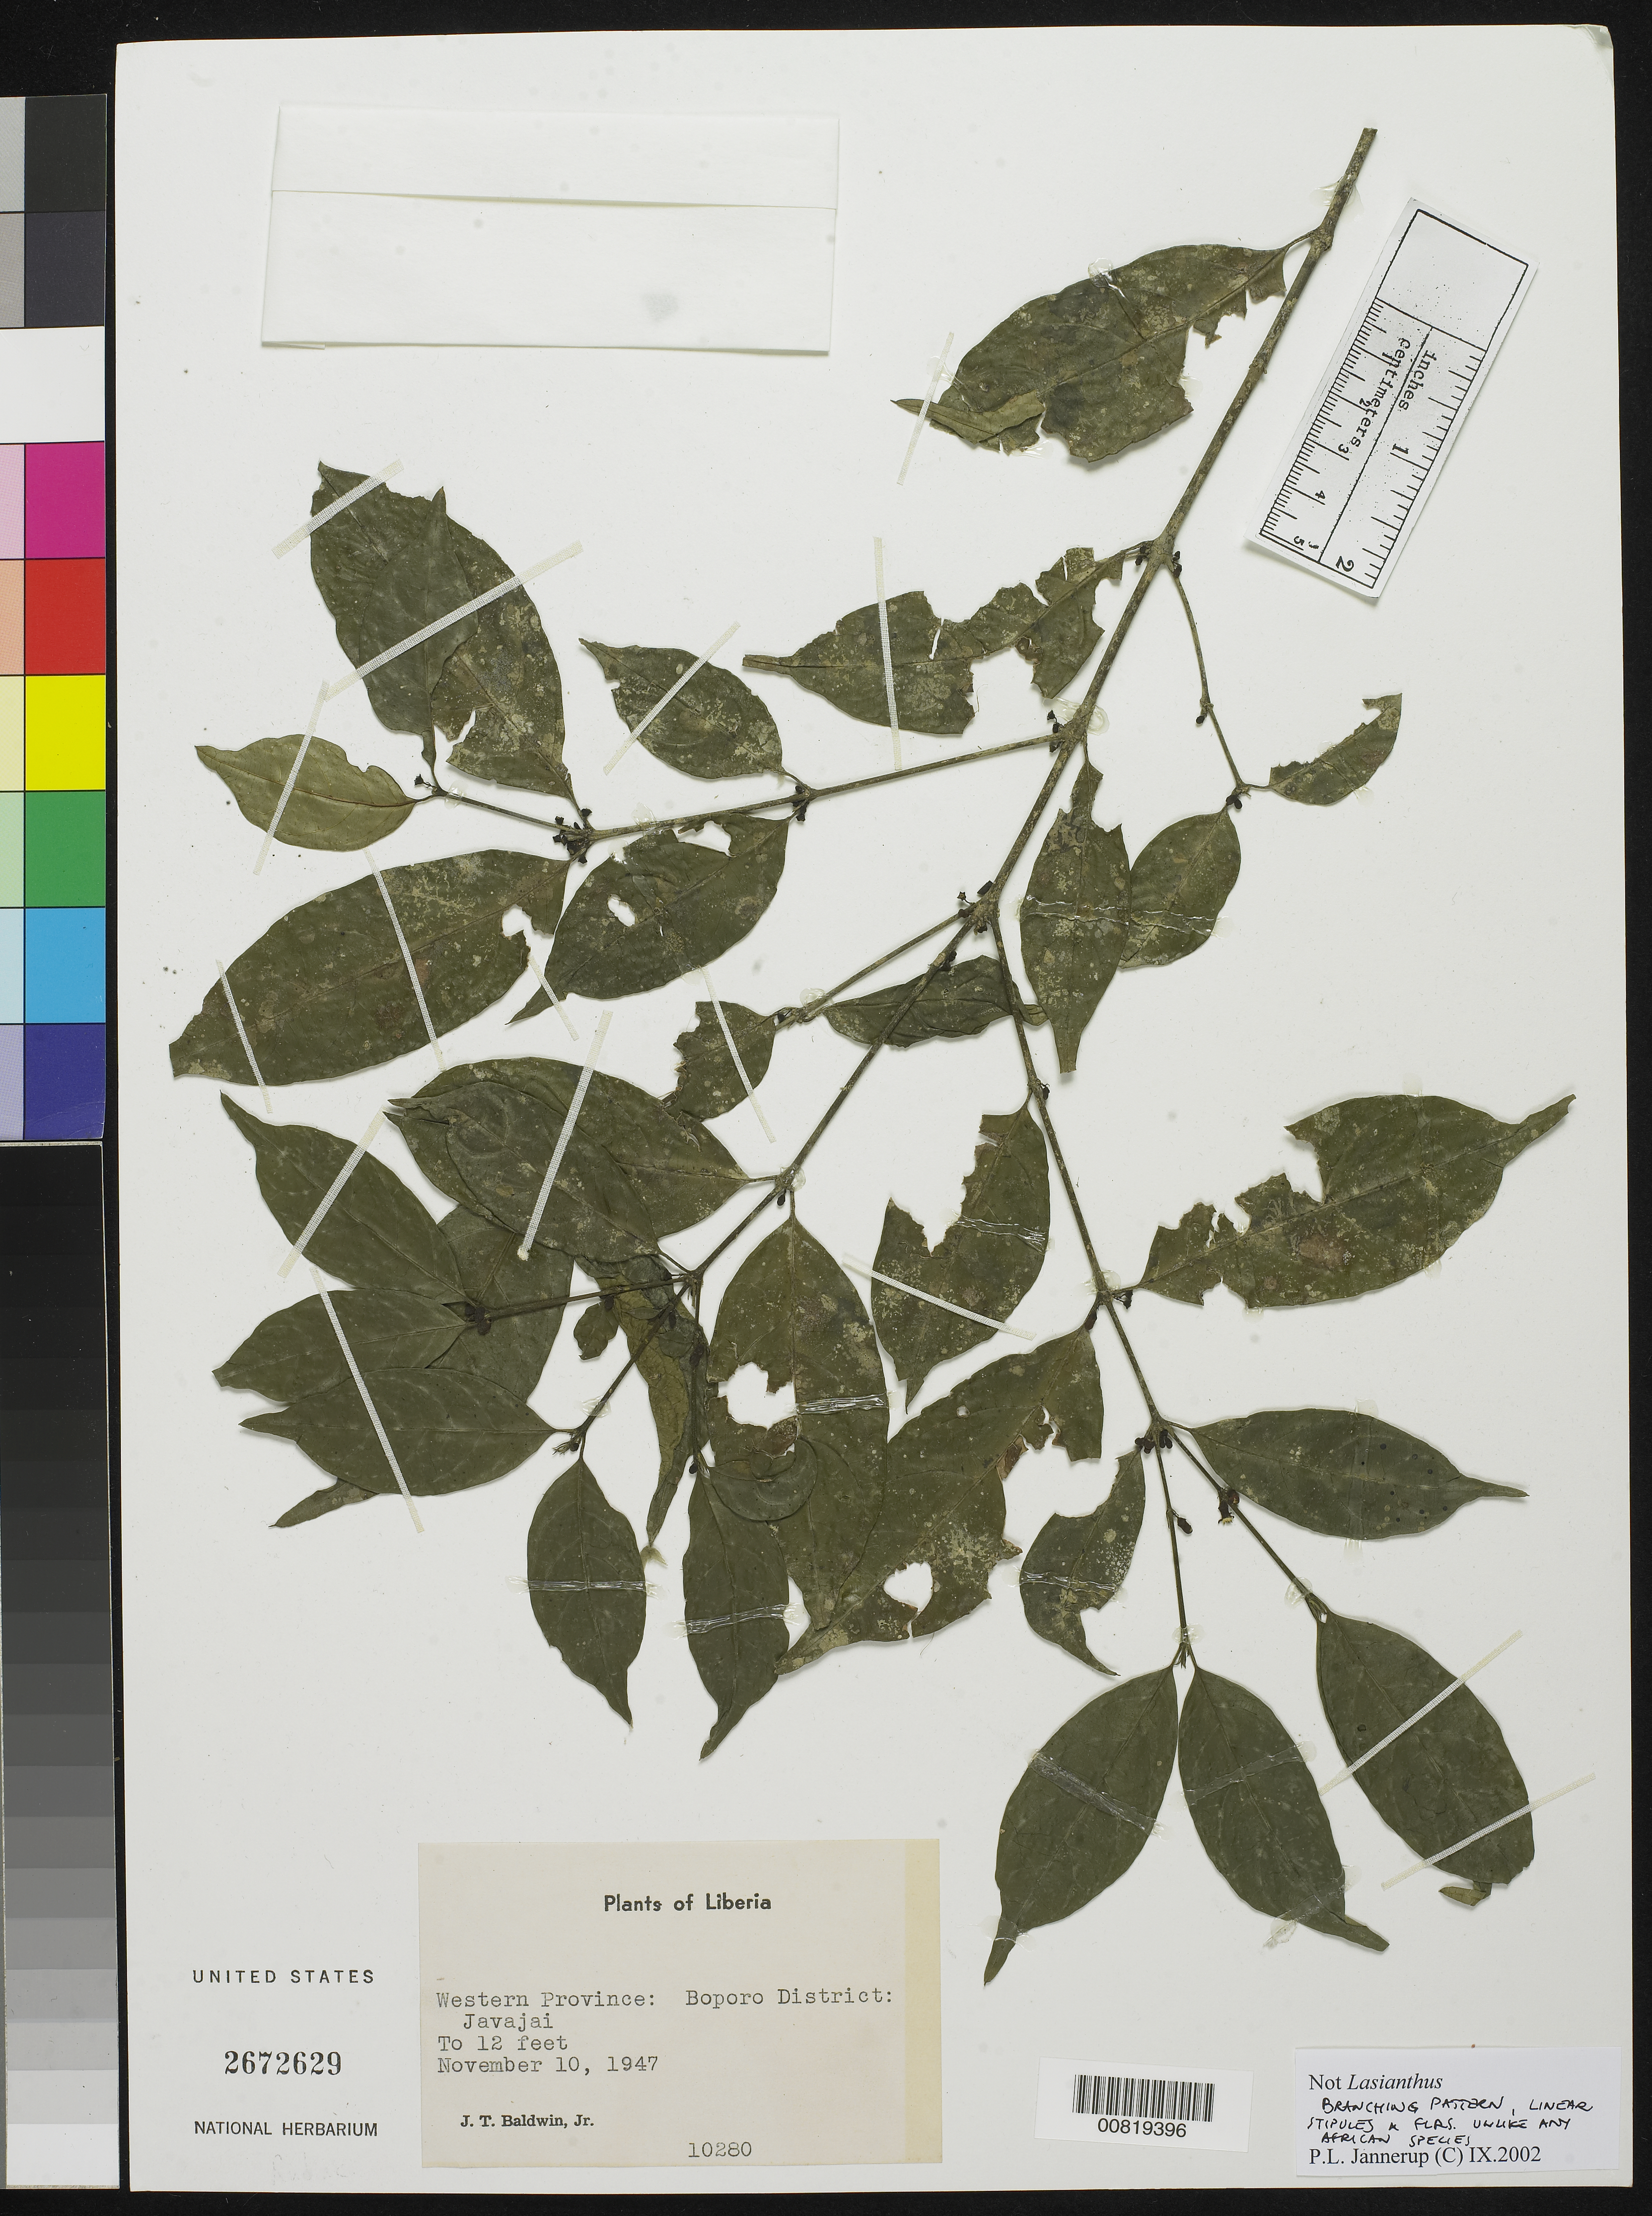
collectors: J. T. Baldwin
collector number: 10280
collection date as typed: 10 Nov 1947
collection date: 1947-11-10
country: Liberia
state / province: Gbarpolu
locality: Western Province: Boporo District, Javajai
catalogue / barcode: US 2672629